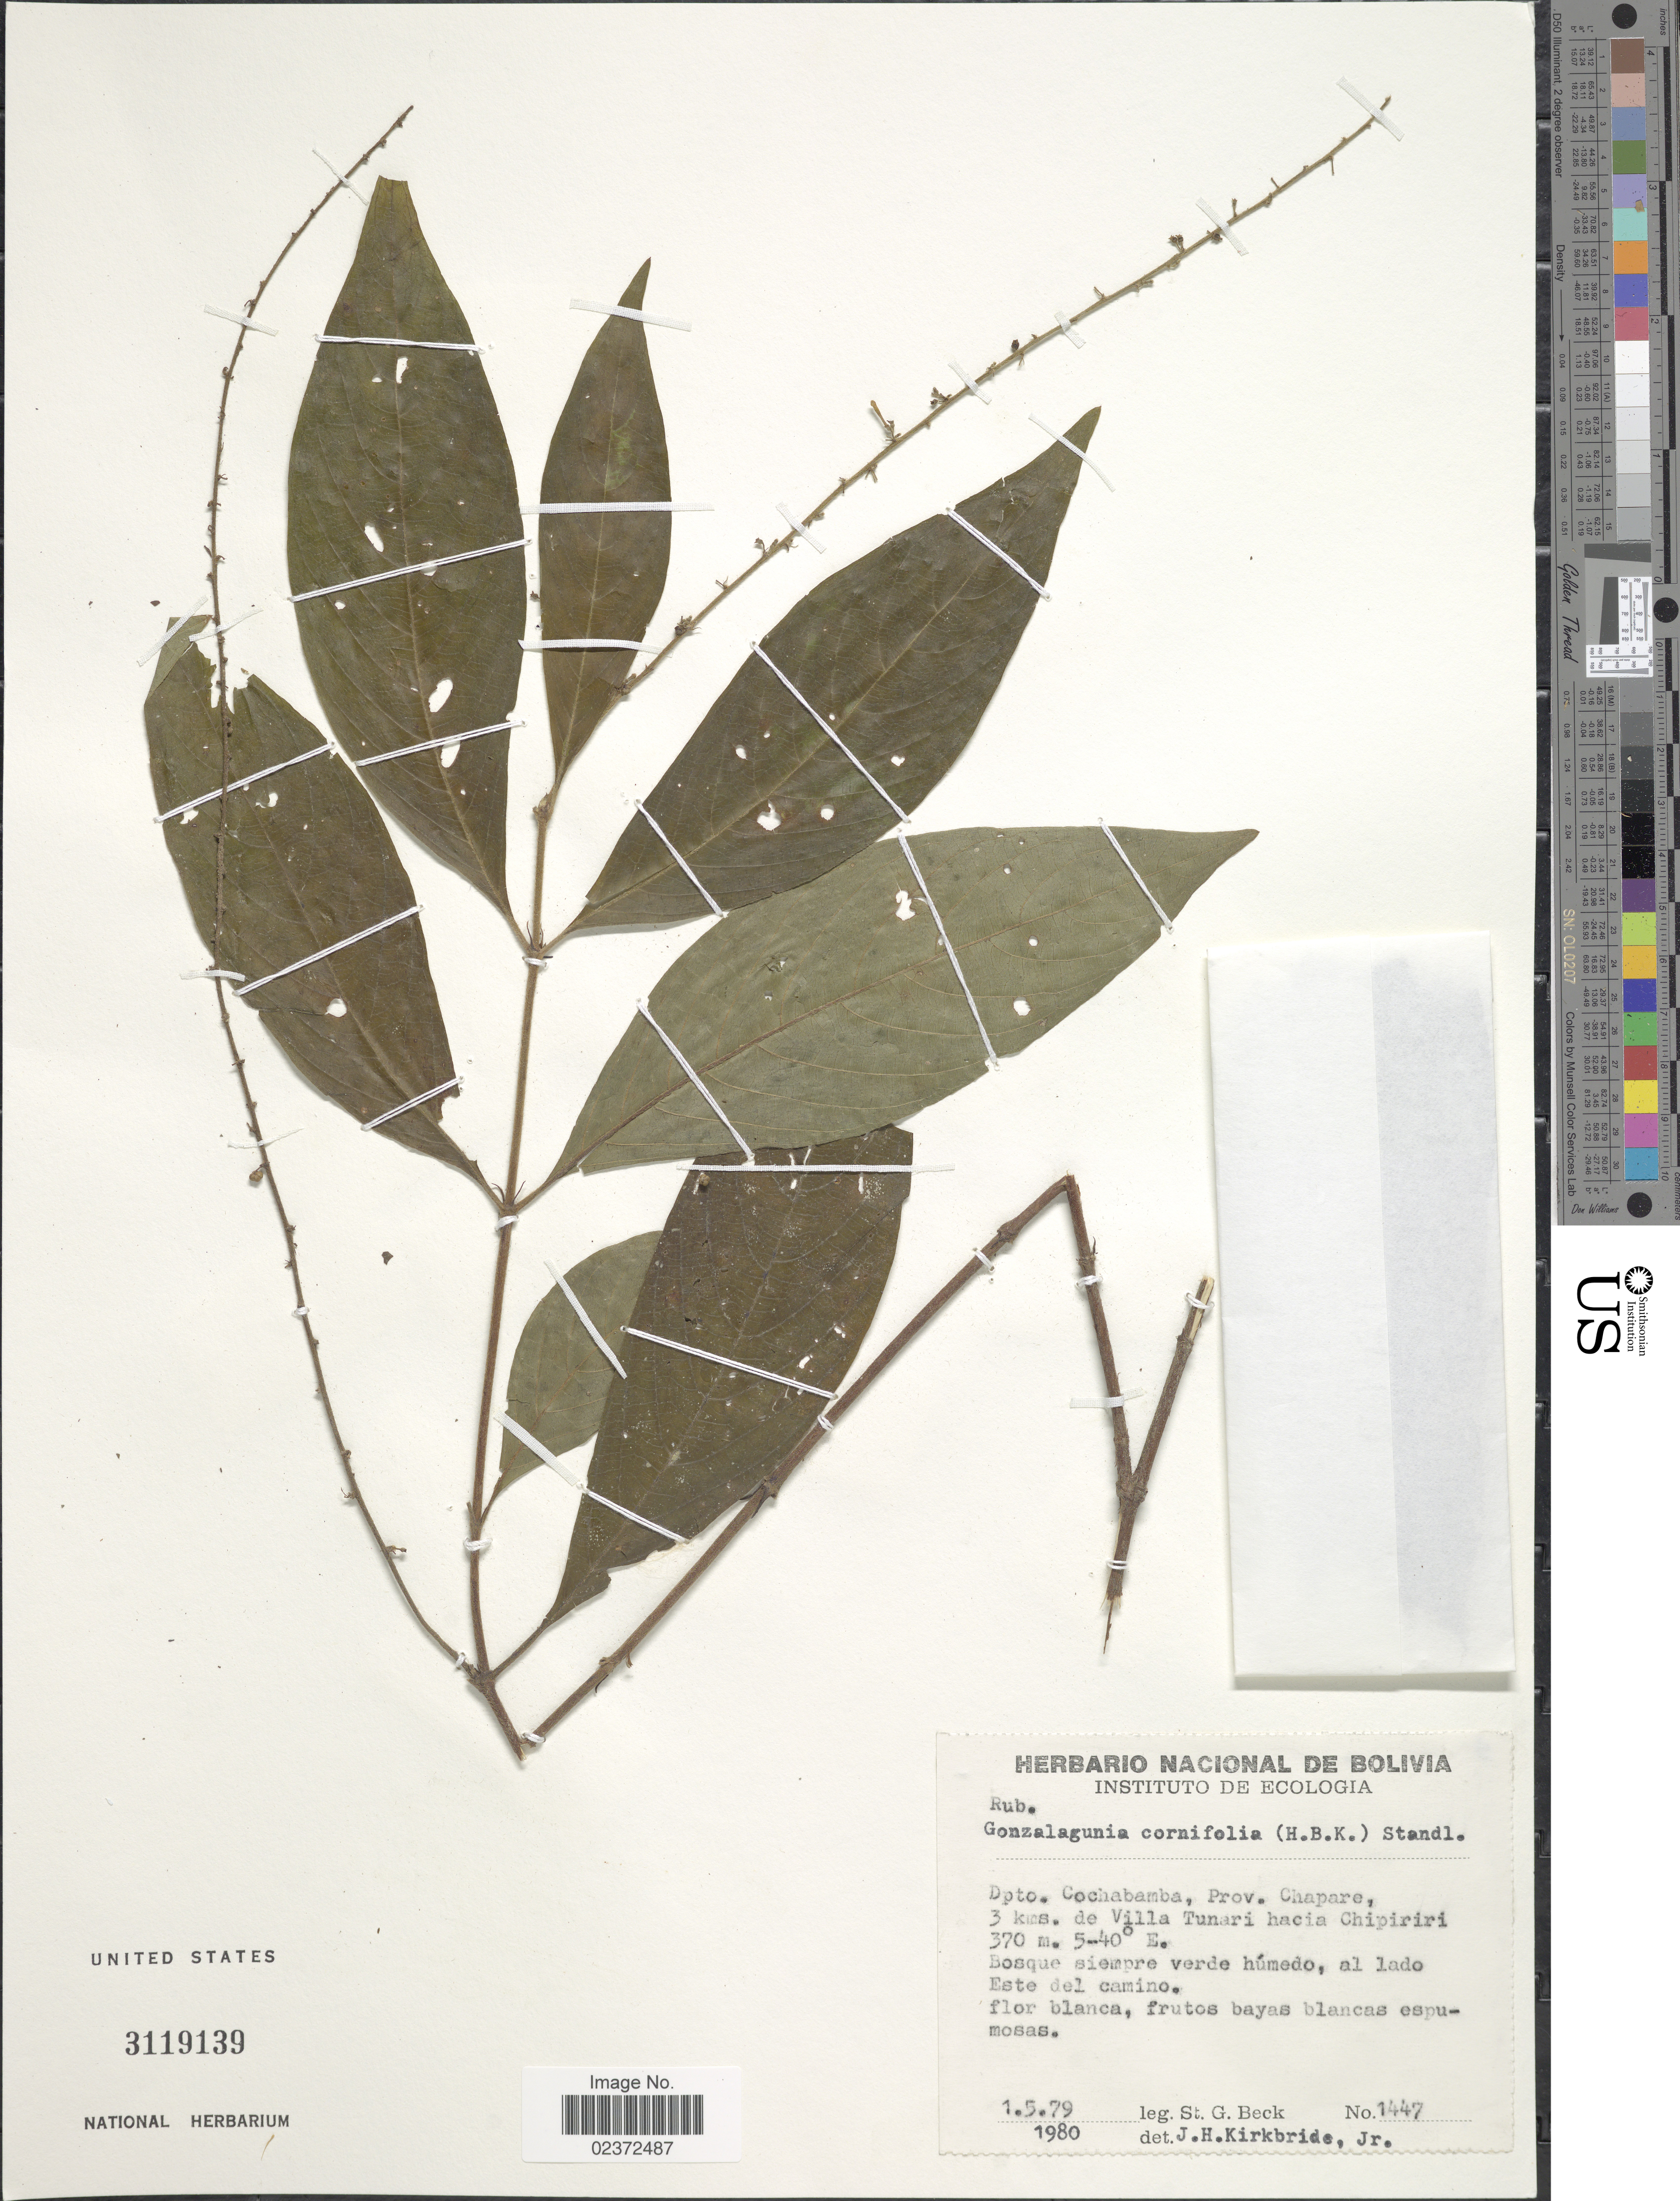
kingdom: Plantae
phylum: Tracheophyta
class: Magnoliopsida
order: Gentianales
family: Rubiaceae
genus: Gonzalagunia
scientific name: Gonzalagunia cornifolia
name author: (Kunth) Standl.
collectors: S. G. Beck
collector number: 1447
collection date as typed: Transcribed d/m/y: 1/5/79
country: Bolivia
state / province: Cochabamba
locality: Provincia Chapare, 3 kms de Villa Tunari hacia Chipiriri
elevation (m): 370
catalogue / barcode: US 3119139